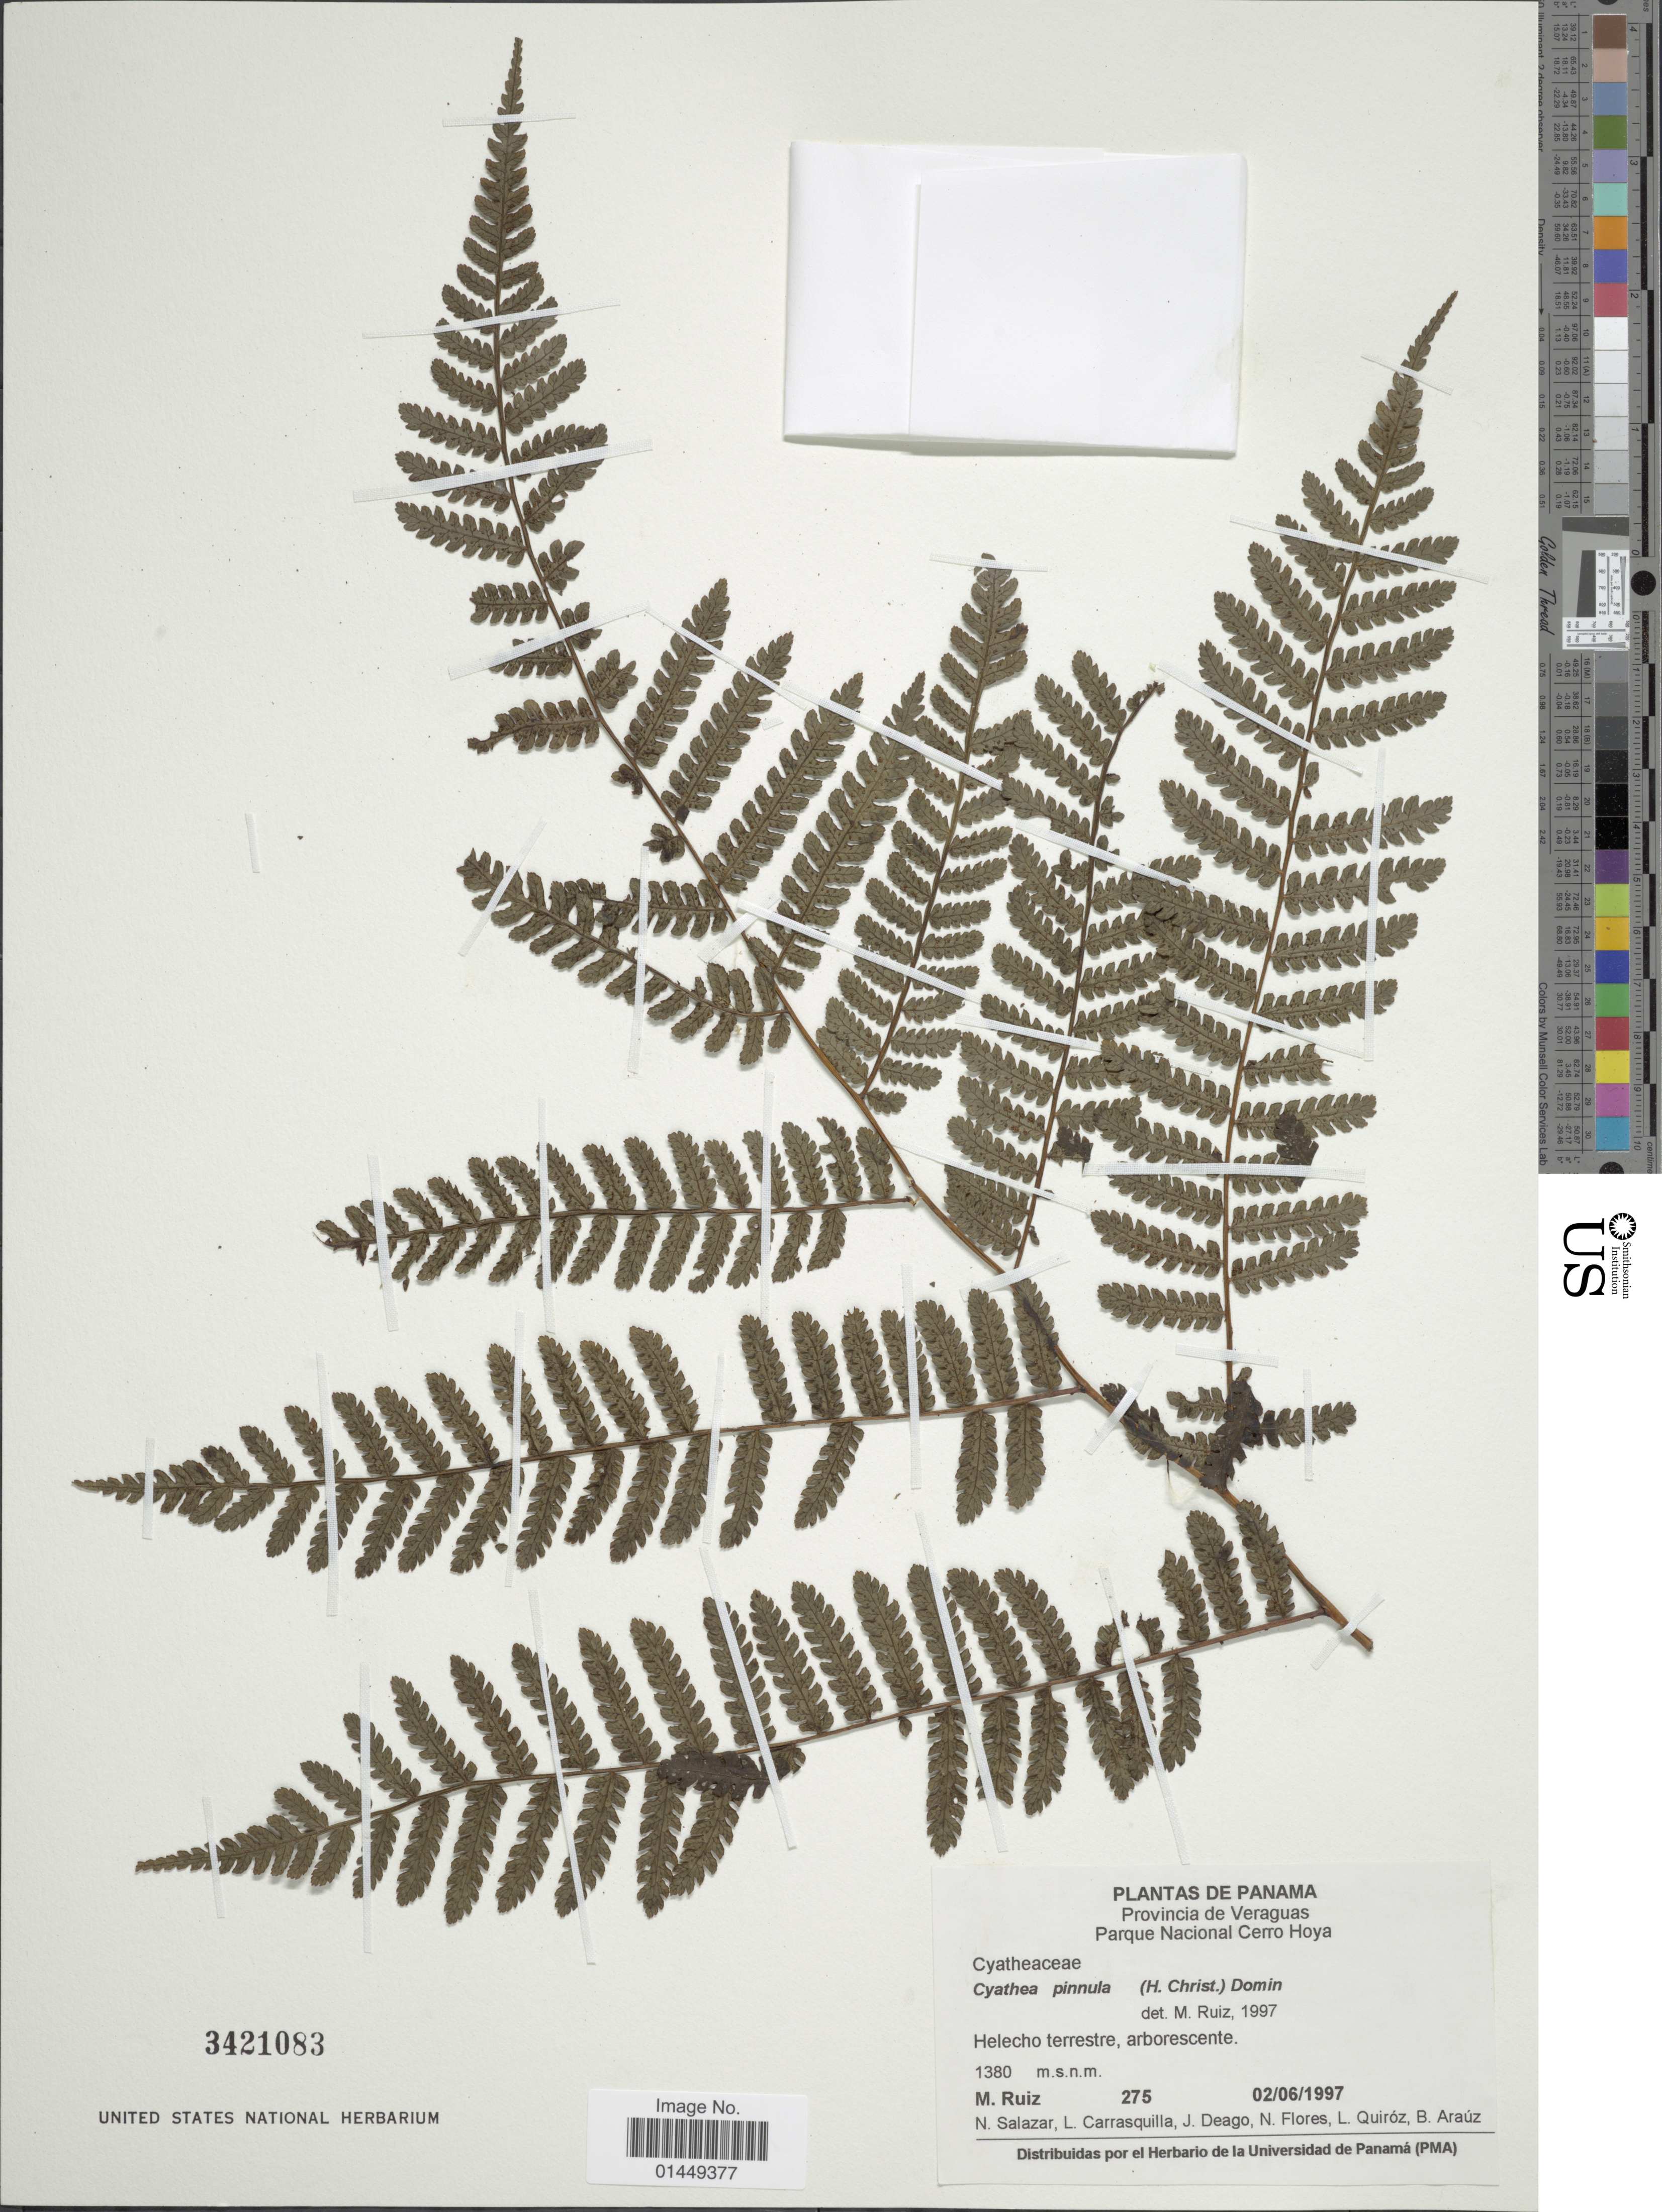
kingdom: Plantae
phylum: Tracheophyta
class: Polypodiopsida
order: Cyatheales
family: Cyatheaceae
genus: Cyathea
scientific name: Cyathea pinnula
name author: (Christ) R.C. Moran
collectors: M. Ruiz, N. Salazar, L. Carrasquilla, J. Deago & et al.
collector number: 275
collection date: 1997-06-02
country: Panama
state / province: Veraguas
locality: Provincia de Veraguas. Parque Nacional Cerro Hoya.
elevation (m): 1380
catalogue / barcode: US 3421083